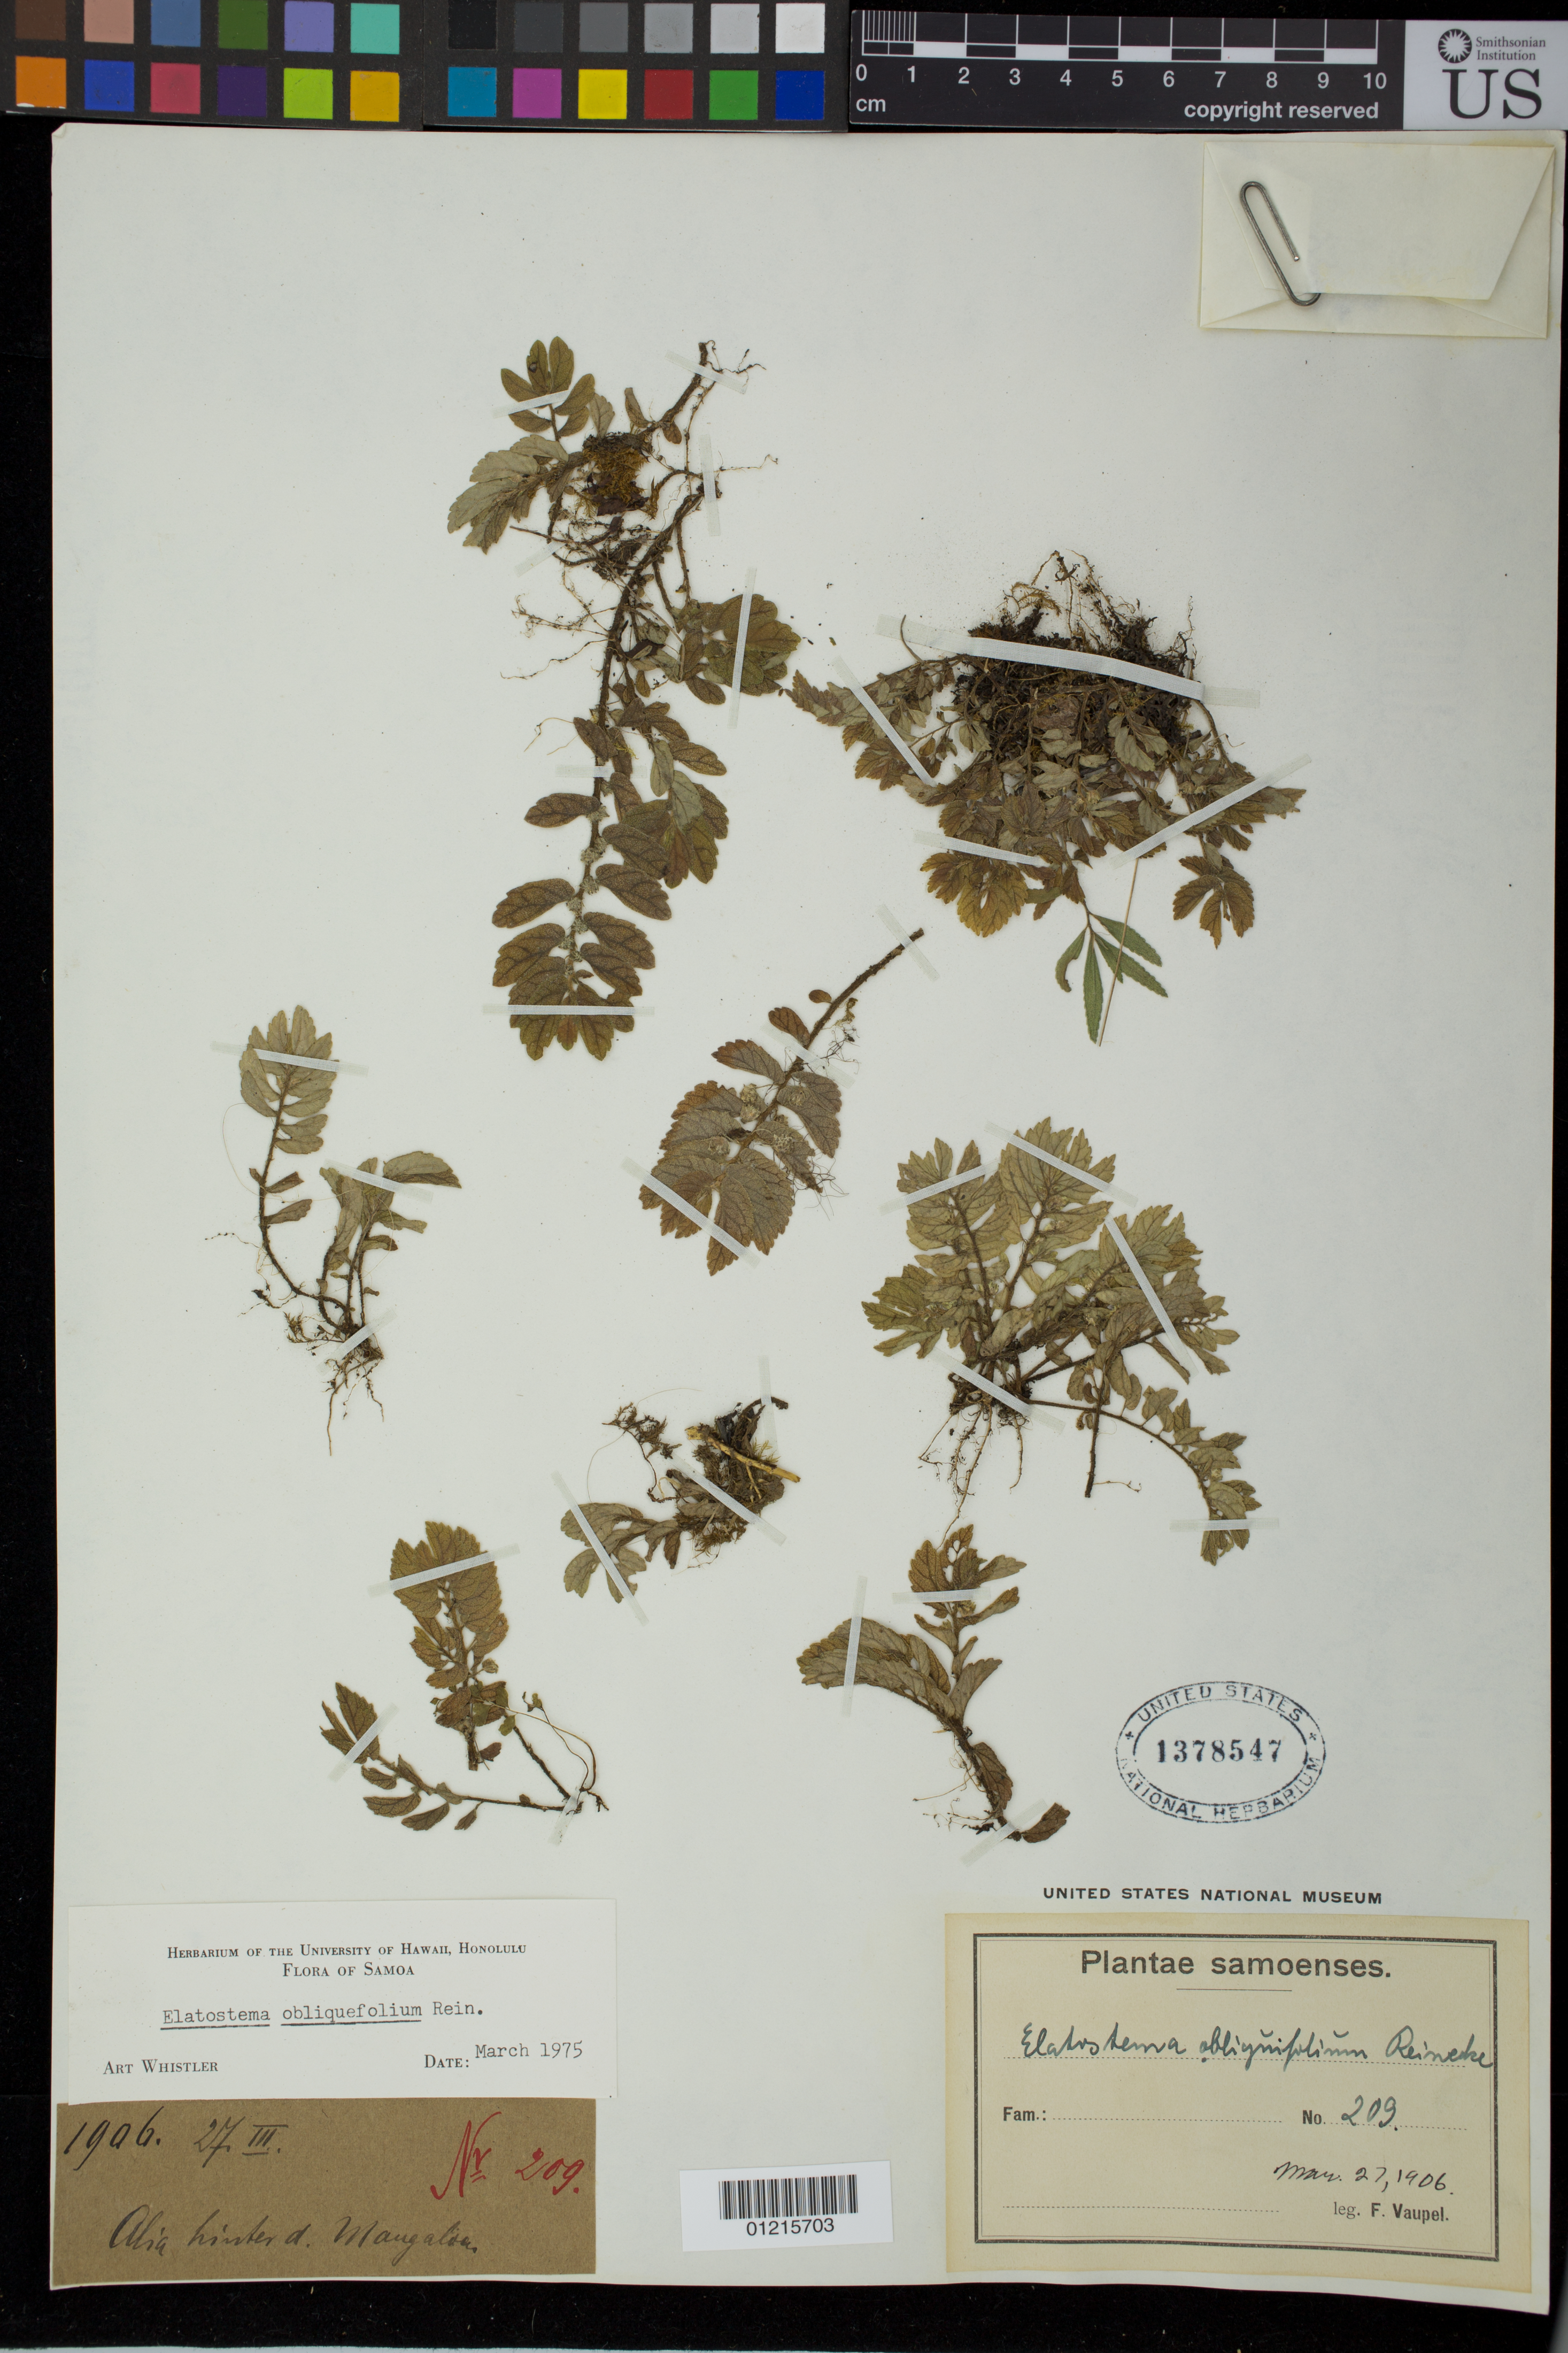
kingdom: Plantae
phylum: Tracheophyta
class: Magnoliopsida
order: Rosales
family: Urticaceae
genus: Elatostema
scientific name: Elatostema obliquifolium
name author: Reinecke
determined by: Whistler, W. A.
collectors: F. Vaupel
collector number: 209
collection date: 1906-03-27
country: Samoa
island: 'Upolu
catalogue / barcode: US 1378547